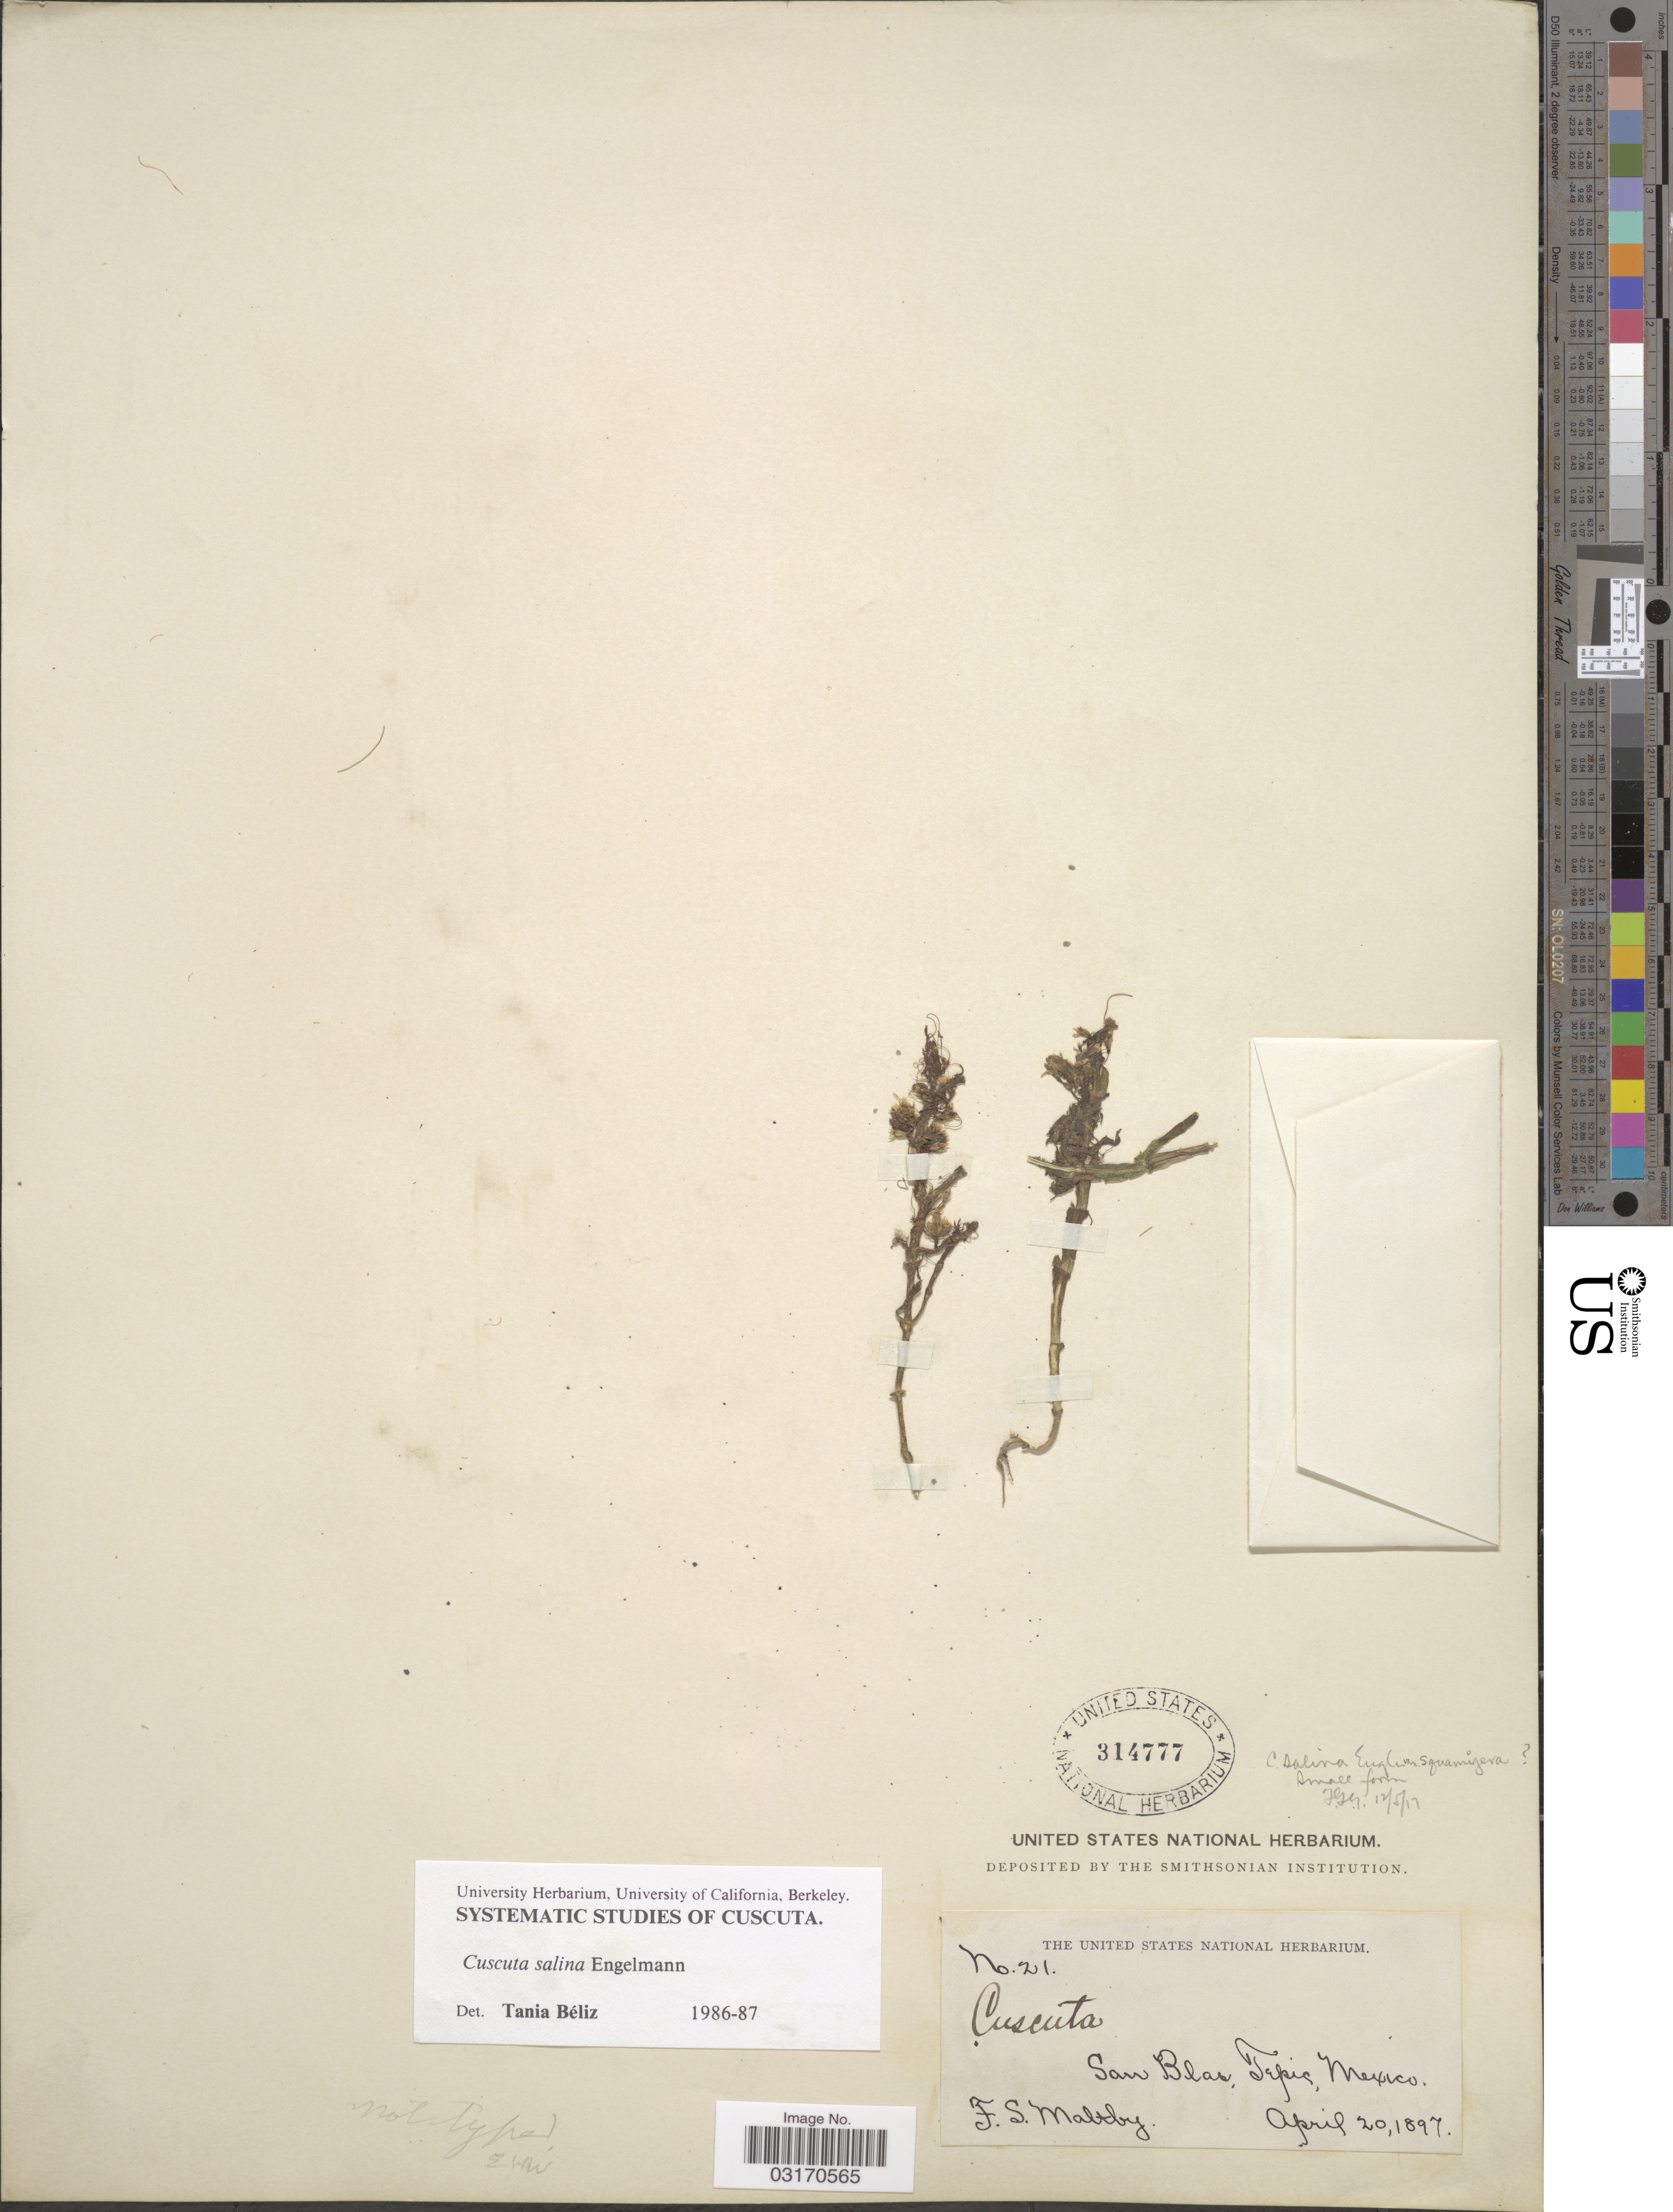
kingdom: Plantae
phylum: Tracheophyta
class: Magnoliopsida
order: Solanales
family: Convolvulaceae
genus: Cuscuta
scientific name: Cuscuta salina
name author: Engelm.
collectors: F. S. Maltby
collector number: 21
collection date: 1897-04-20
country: Mexico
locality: San Blas, Tepic.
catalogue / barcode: US 314777